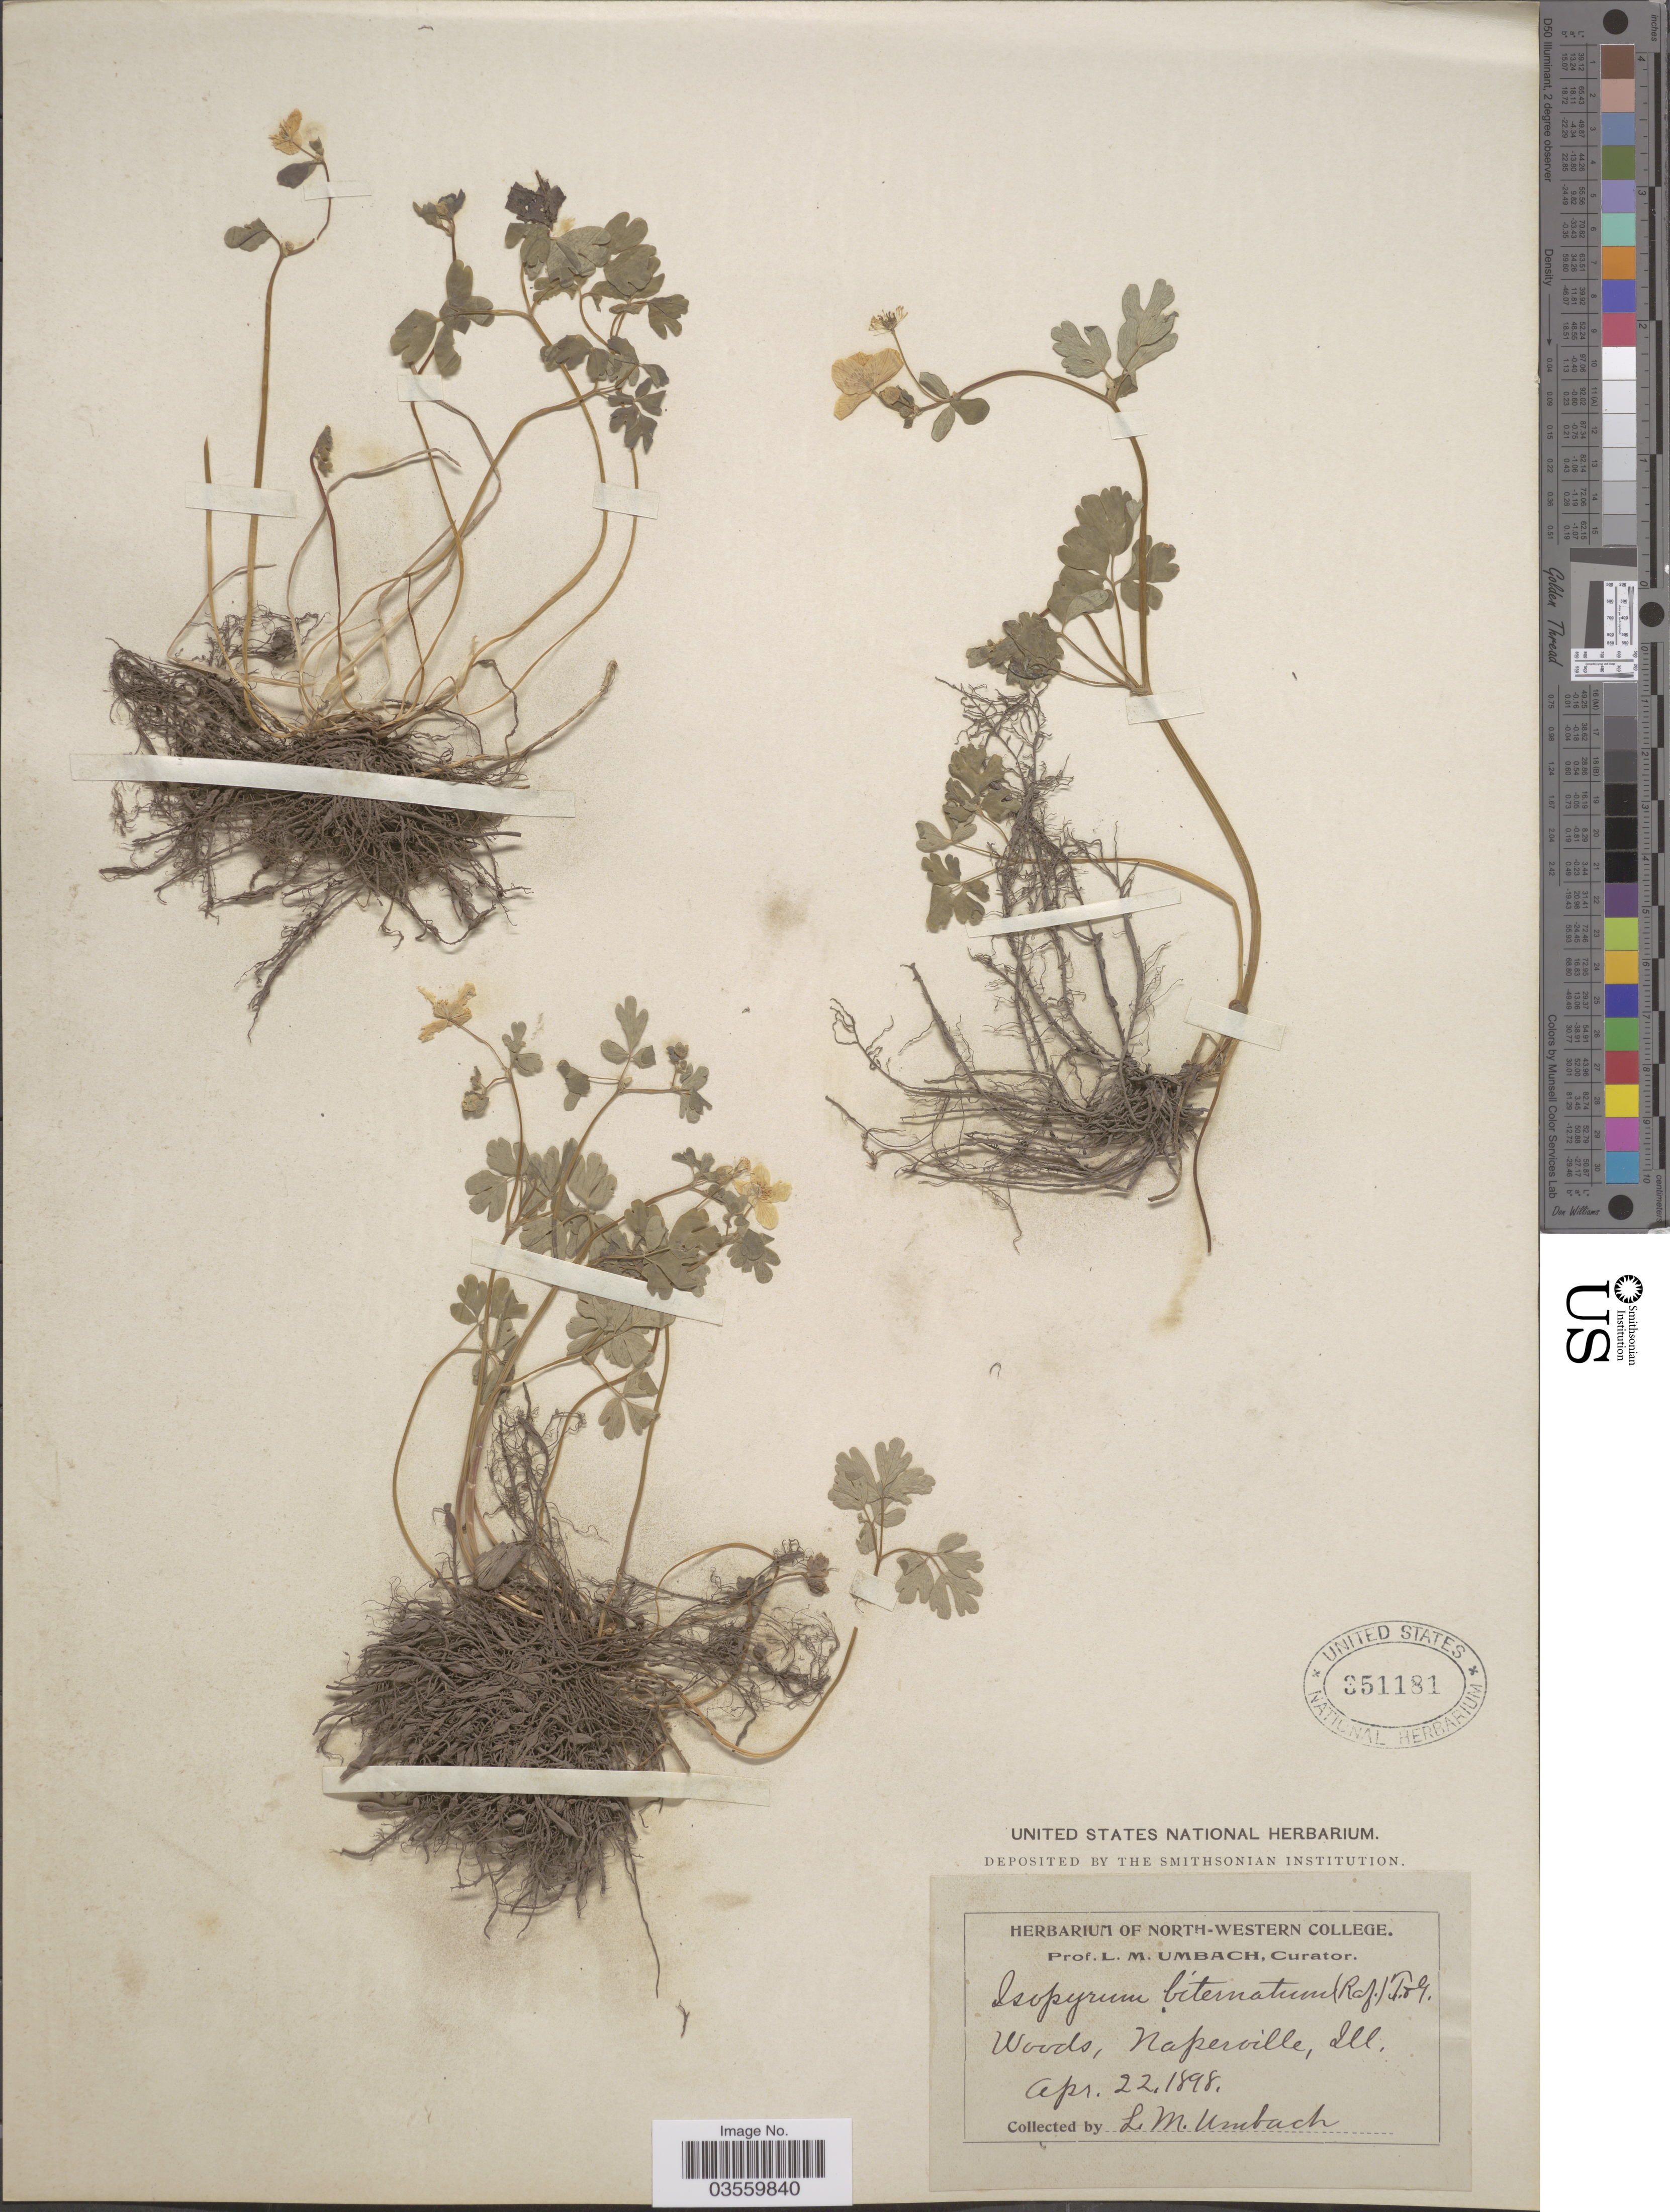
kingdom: Plantae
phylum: Tracheophyta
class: Magnoliopsida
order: Ranunculales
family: Ranunculaceae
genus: Enemion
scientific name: Enemion biternatum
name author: (Torr. & A. Gray) Raf.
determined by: Strong, Mark T., (BOT), Smithsonian Institution - National Museum of Natural History (UNITED STATES)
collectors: L. M. Umbach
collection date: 1898-04-22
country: United States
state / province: Illinois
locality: Woods, Naperville.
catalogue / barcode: US 351181